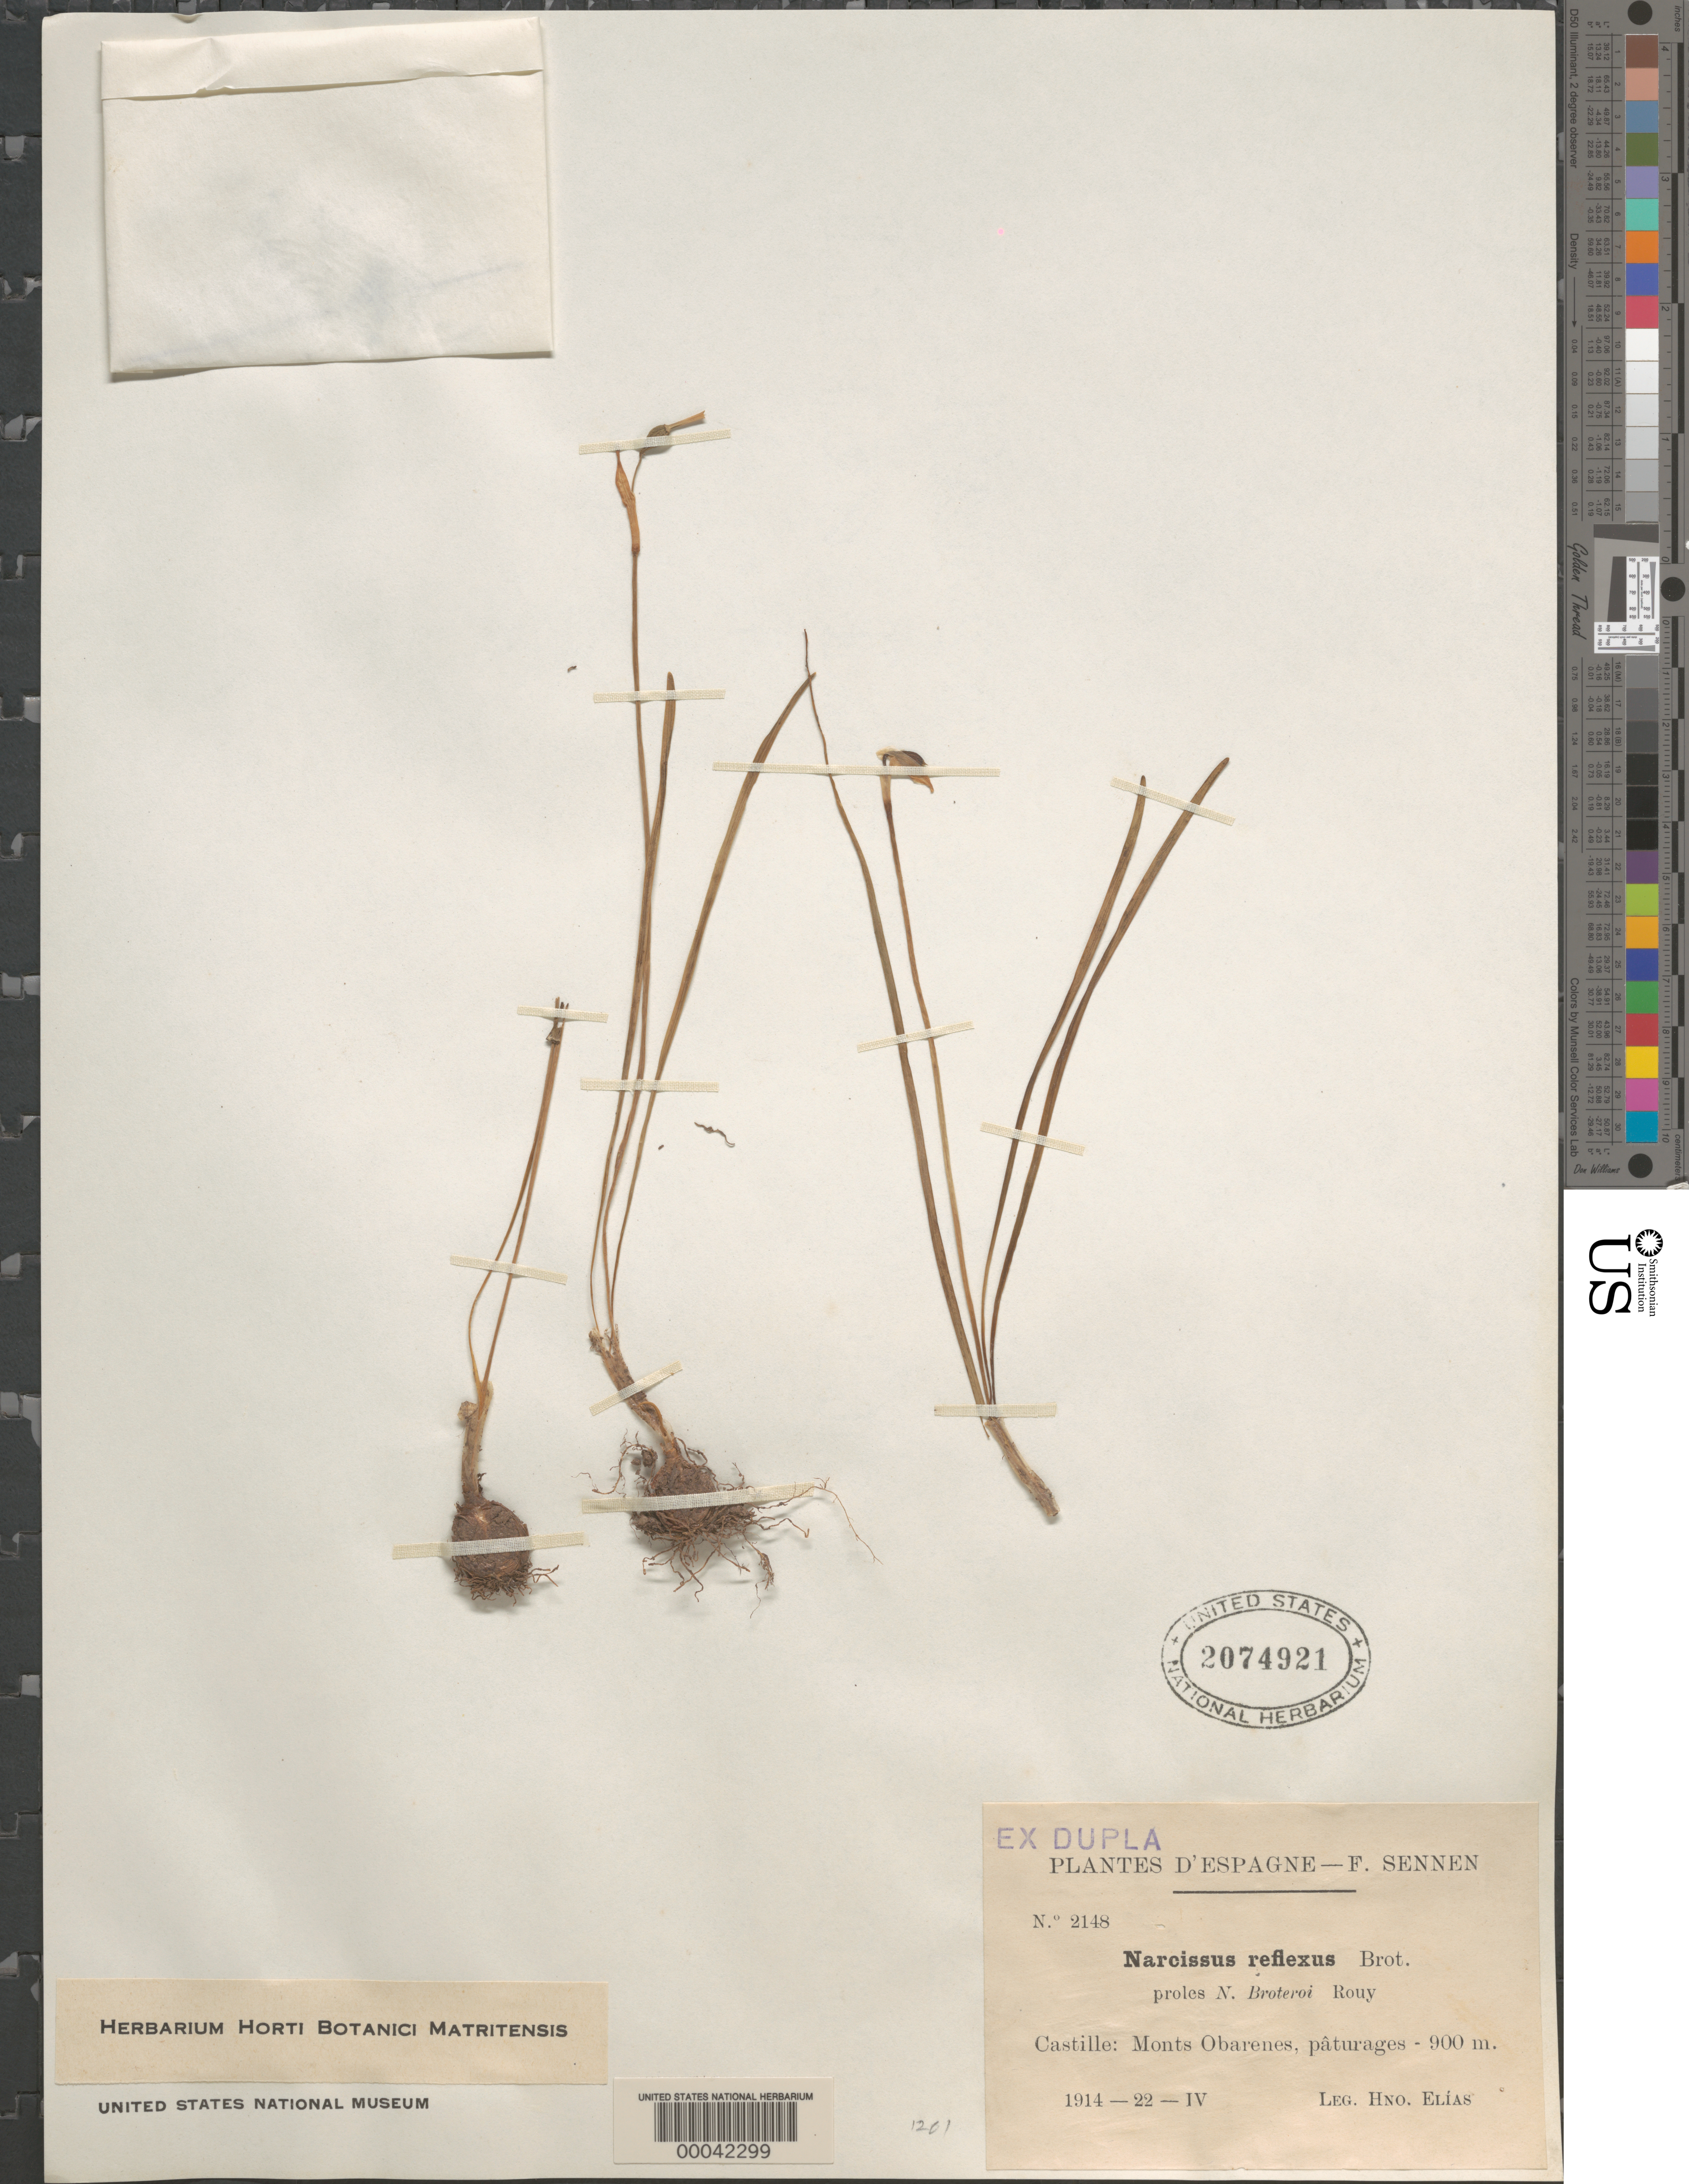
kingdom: Plantae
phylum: Tracheophyta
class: Liliopsida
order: Asparagales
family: Amaryllidaceae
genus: Narcissus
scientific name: Narcissus reflexus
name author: Brot.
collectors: H. Elias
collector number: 2148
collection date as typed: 22 Apr 1914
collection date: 1914-04-22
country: Spain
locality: Castille: monts obarenes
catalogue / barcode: US 2079429